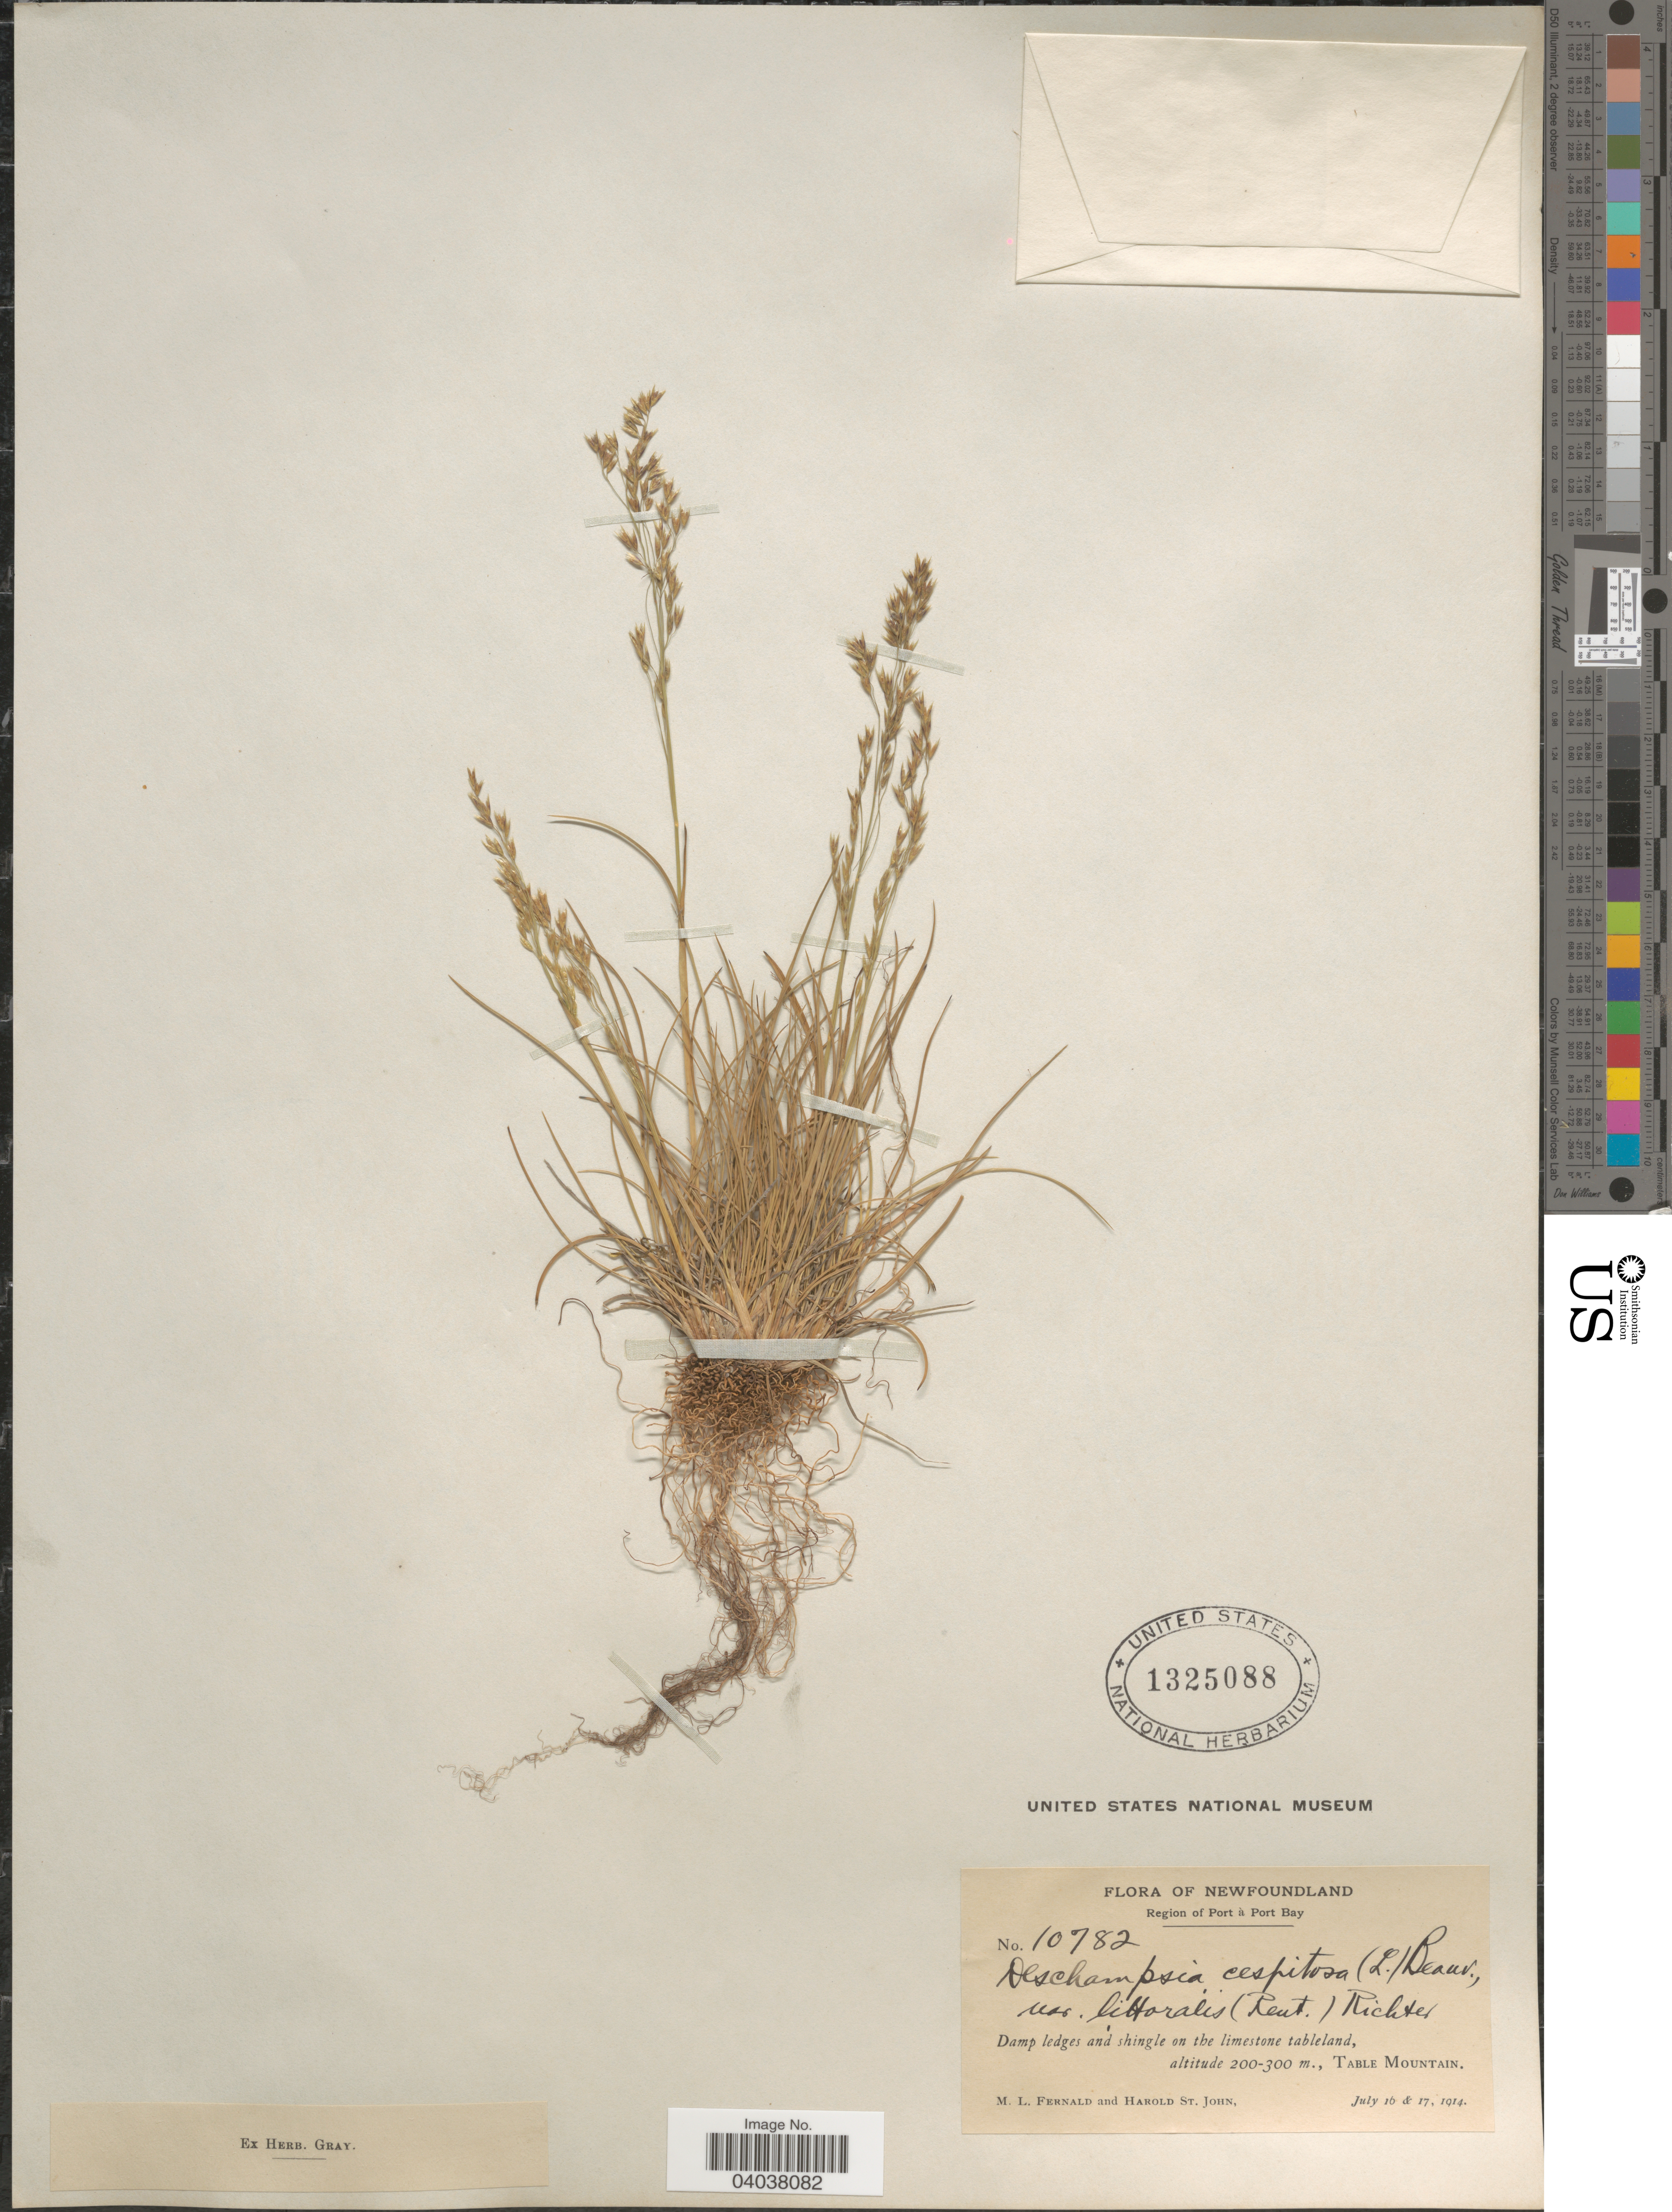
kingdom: Plantae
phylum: Tracheophyta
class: Liliopsida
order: Poales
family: Poaceae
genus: Deschampsia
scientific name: Deschampsia cespitosa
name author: (L.) P. Beauv.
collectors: M. L. Fernald & H. St. John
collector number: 10782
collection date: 1914-07-16/1914-07-17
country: Canada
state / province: Newfoundland and Labrador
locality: Region of Port à Port Bay. Table Mountain.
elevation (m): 200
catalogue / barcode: US 1325088